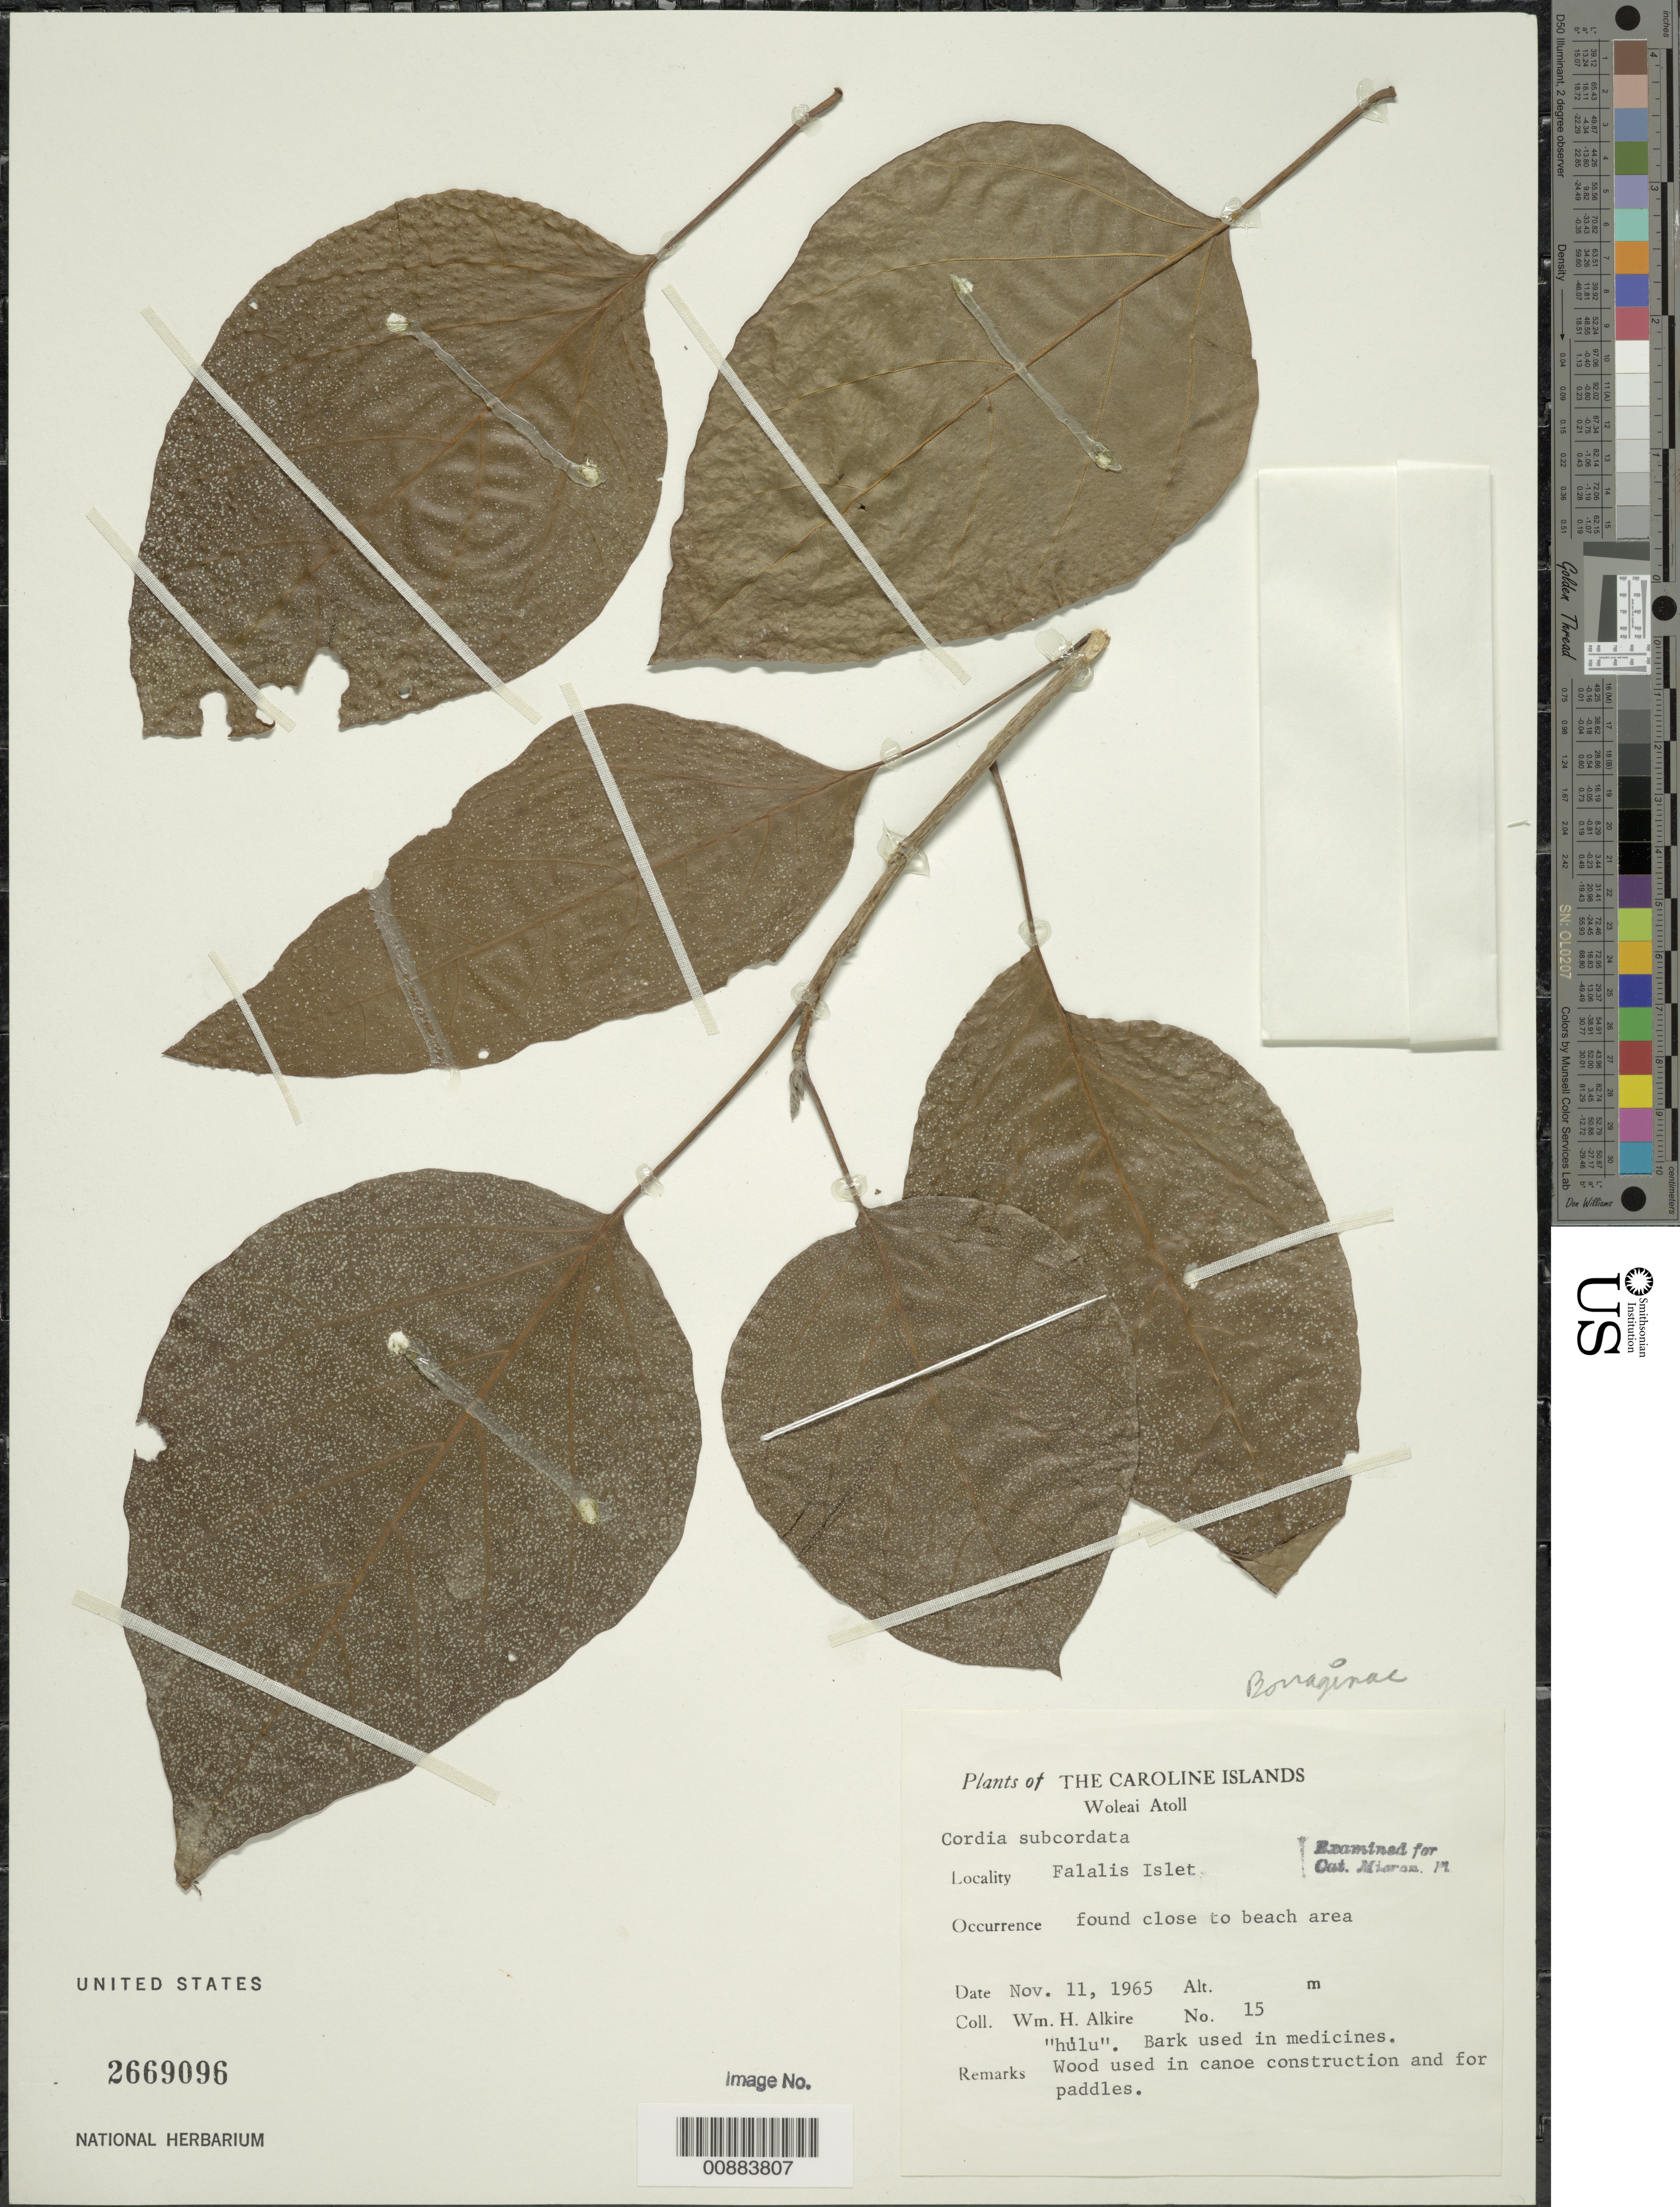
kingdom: Plantae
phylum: Tracheophyta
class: Magnoliopsida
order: Boraginales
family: Cordiaceae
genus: Cordia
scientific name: Cordia subcordata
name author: Lam.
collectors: W. Alkire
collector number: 15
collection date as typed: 11 Nov 1965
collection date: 1965-11-11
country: Micronesia, Federated States of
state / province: Yap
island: Woleai Atoll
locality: Falalis Islet.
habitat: Found close to beach area.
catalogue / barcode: US 2669096